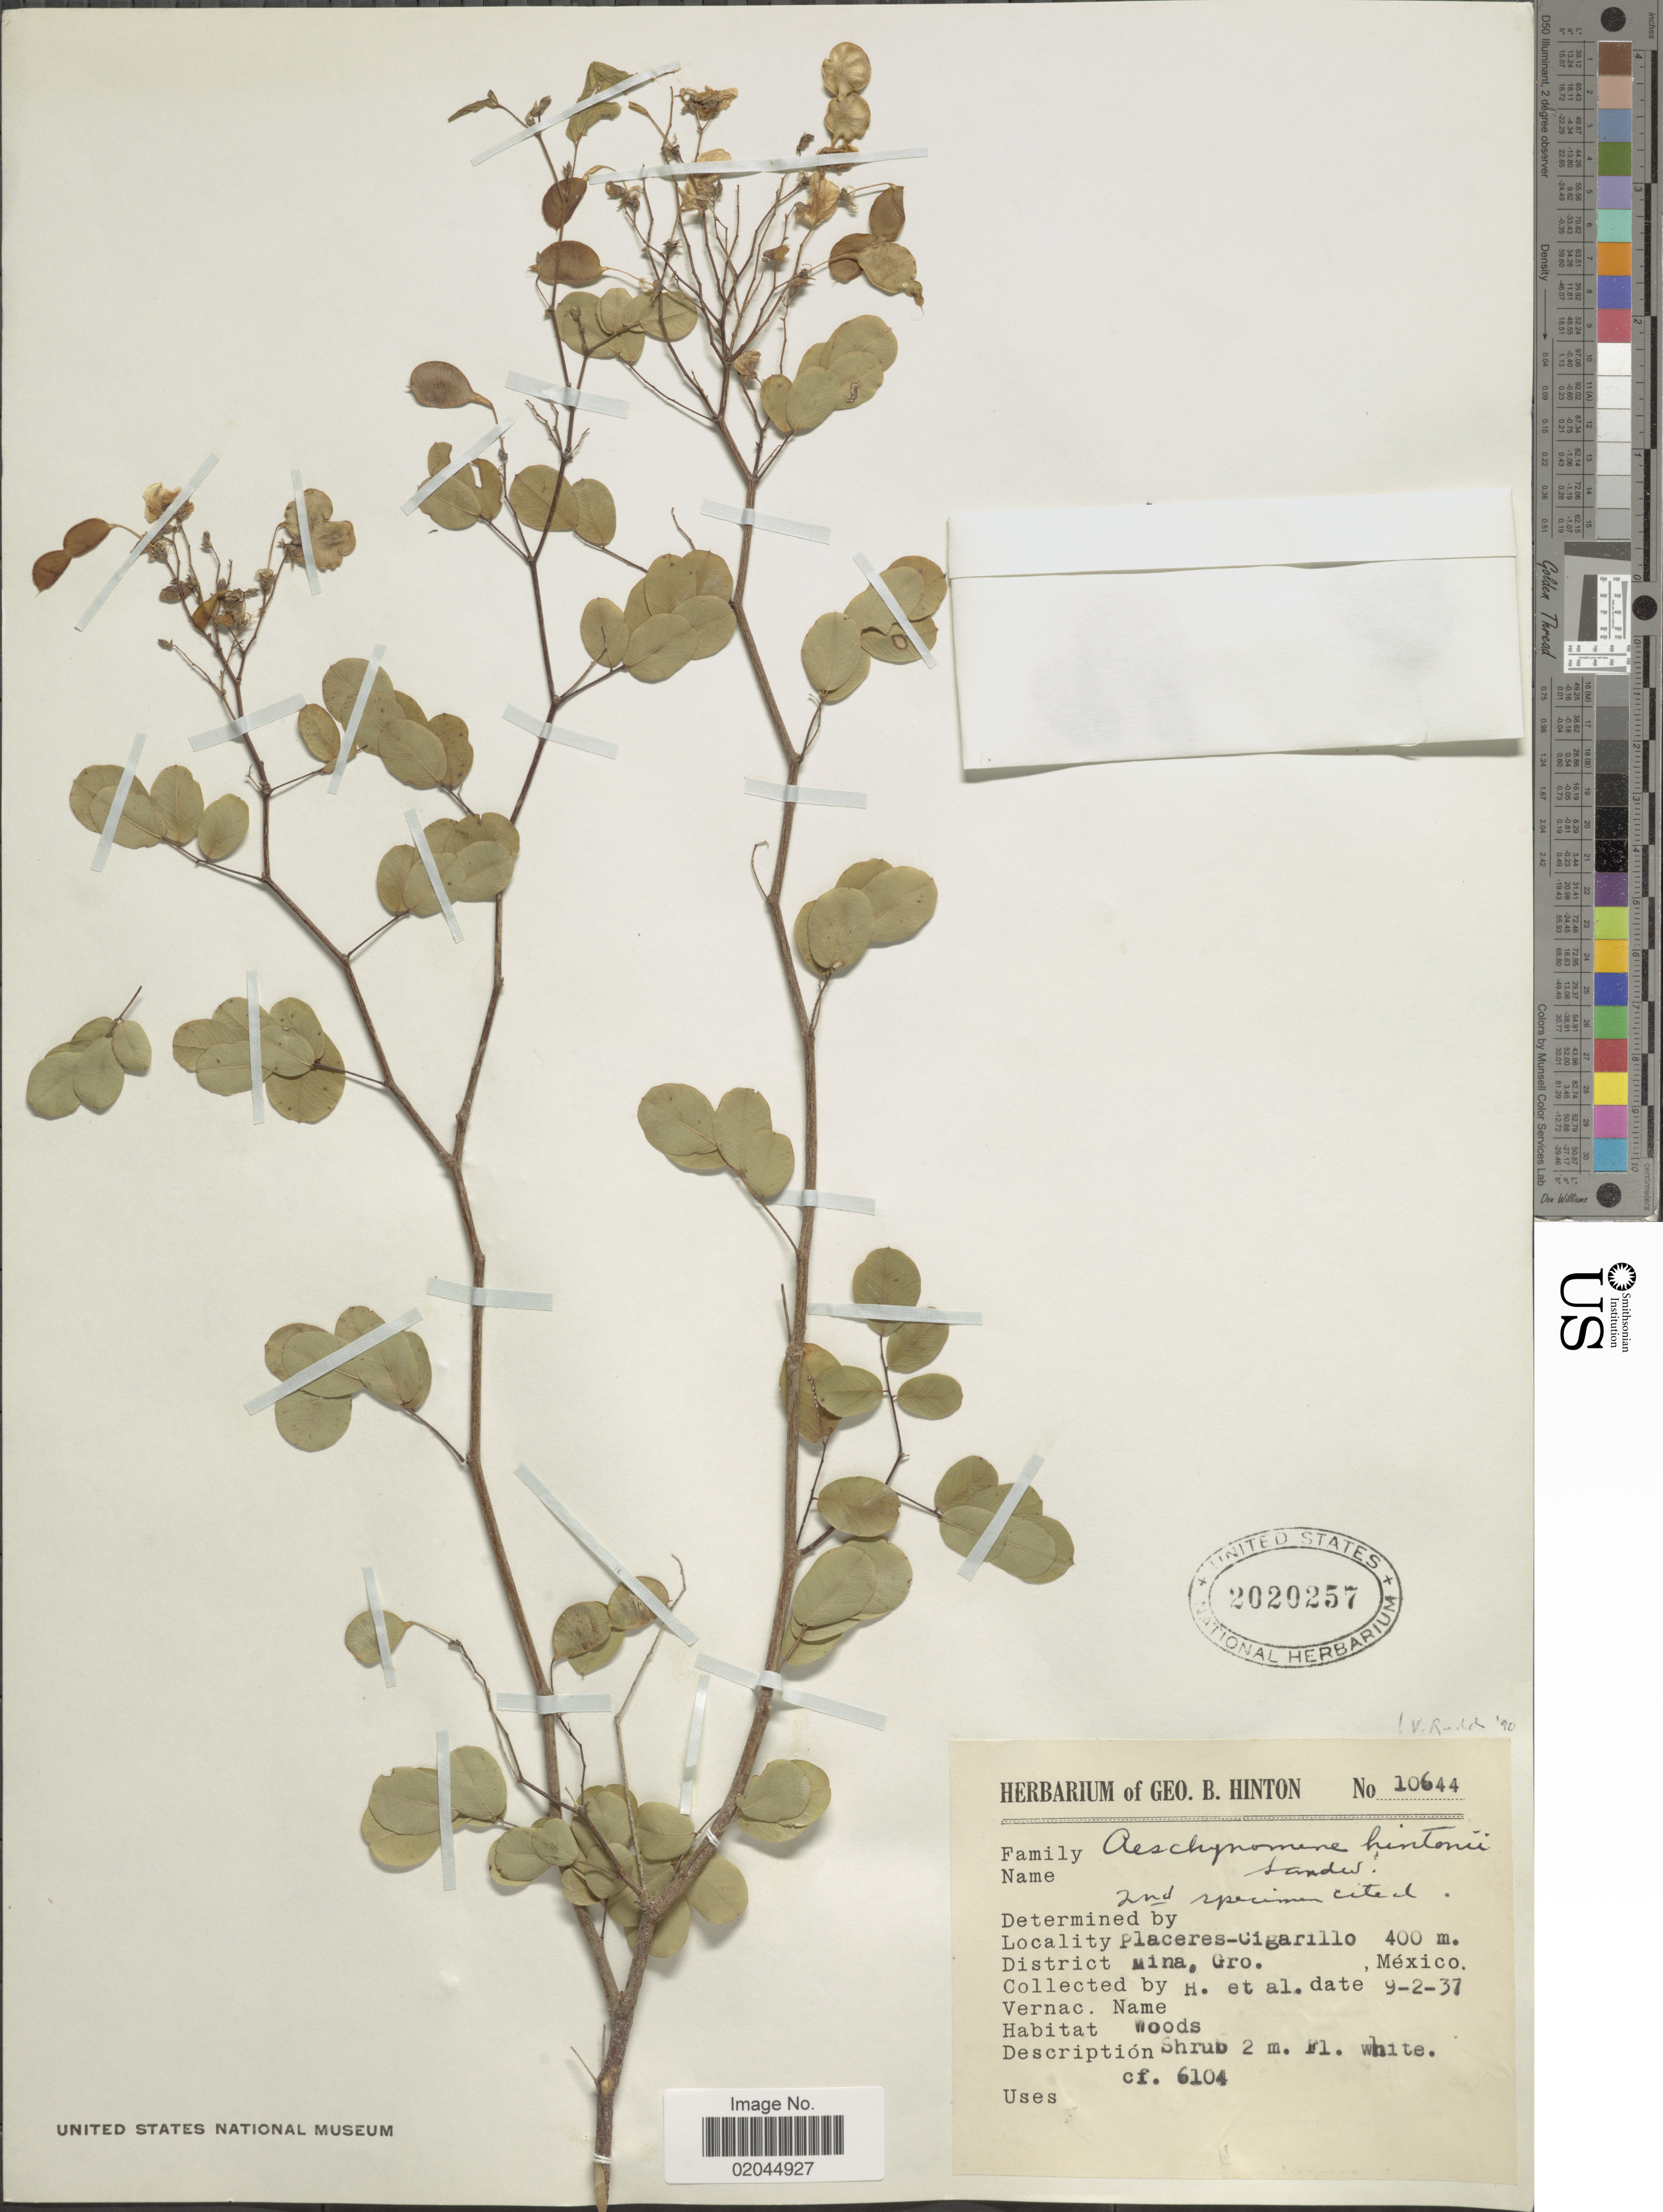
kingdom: Plantae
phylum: Tracheophyta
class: Magnoliopsida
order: Fabales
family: Fabaceae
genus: Aeschynomene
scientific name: Aeschynomene hintoni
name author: Sandwith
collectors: G. B. Hinton & et al.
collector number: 10644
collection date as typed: Transcribed d/m/y: 9/2/37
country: Mexico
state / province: Guerrero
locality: Placeres-Cigarillo, District Mina, Gro.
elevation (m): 400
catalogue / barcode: US 2020257